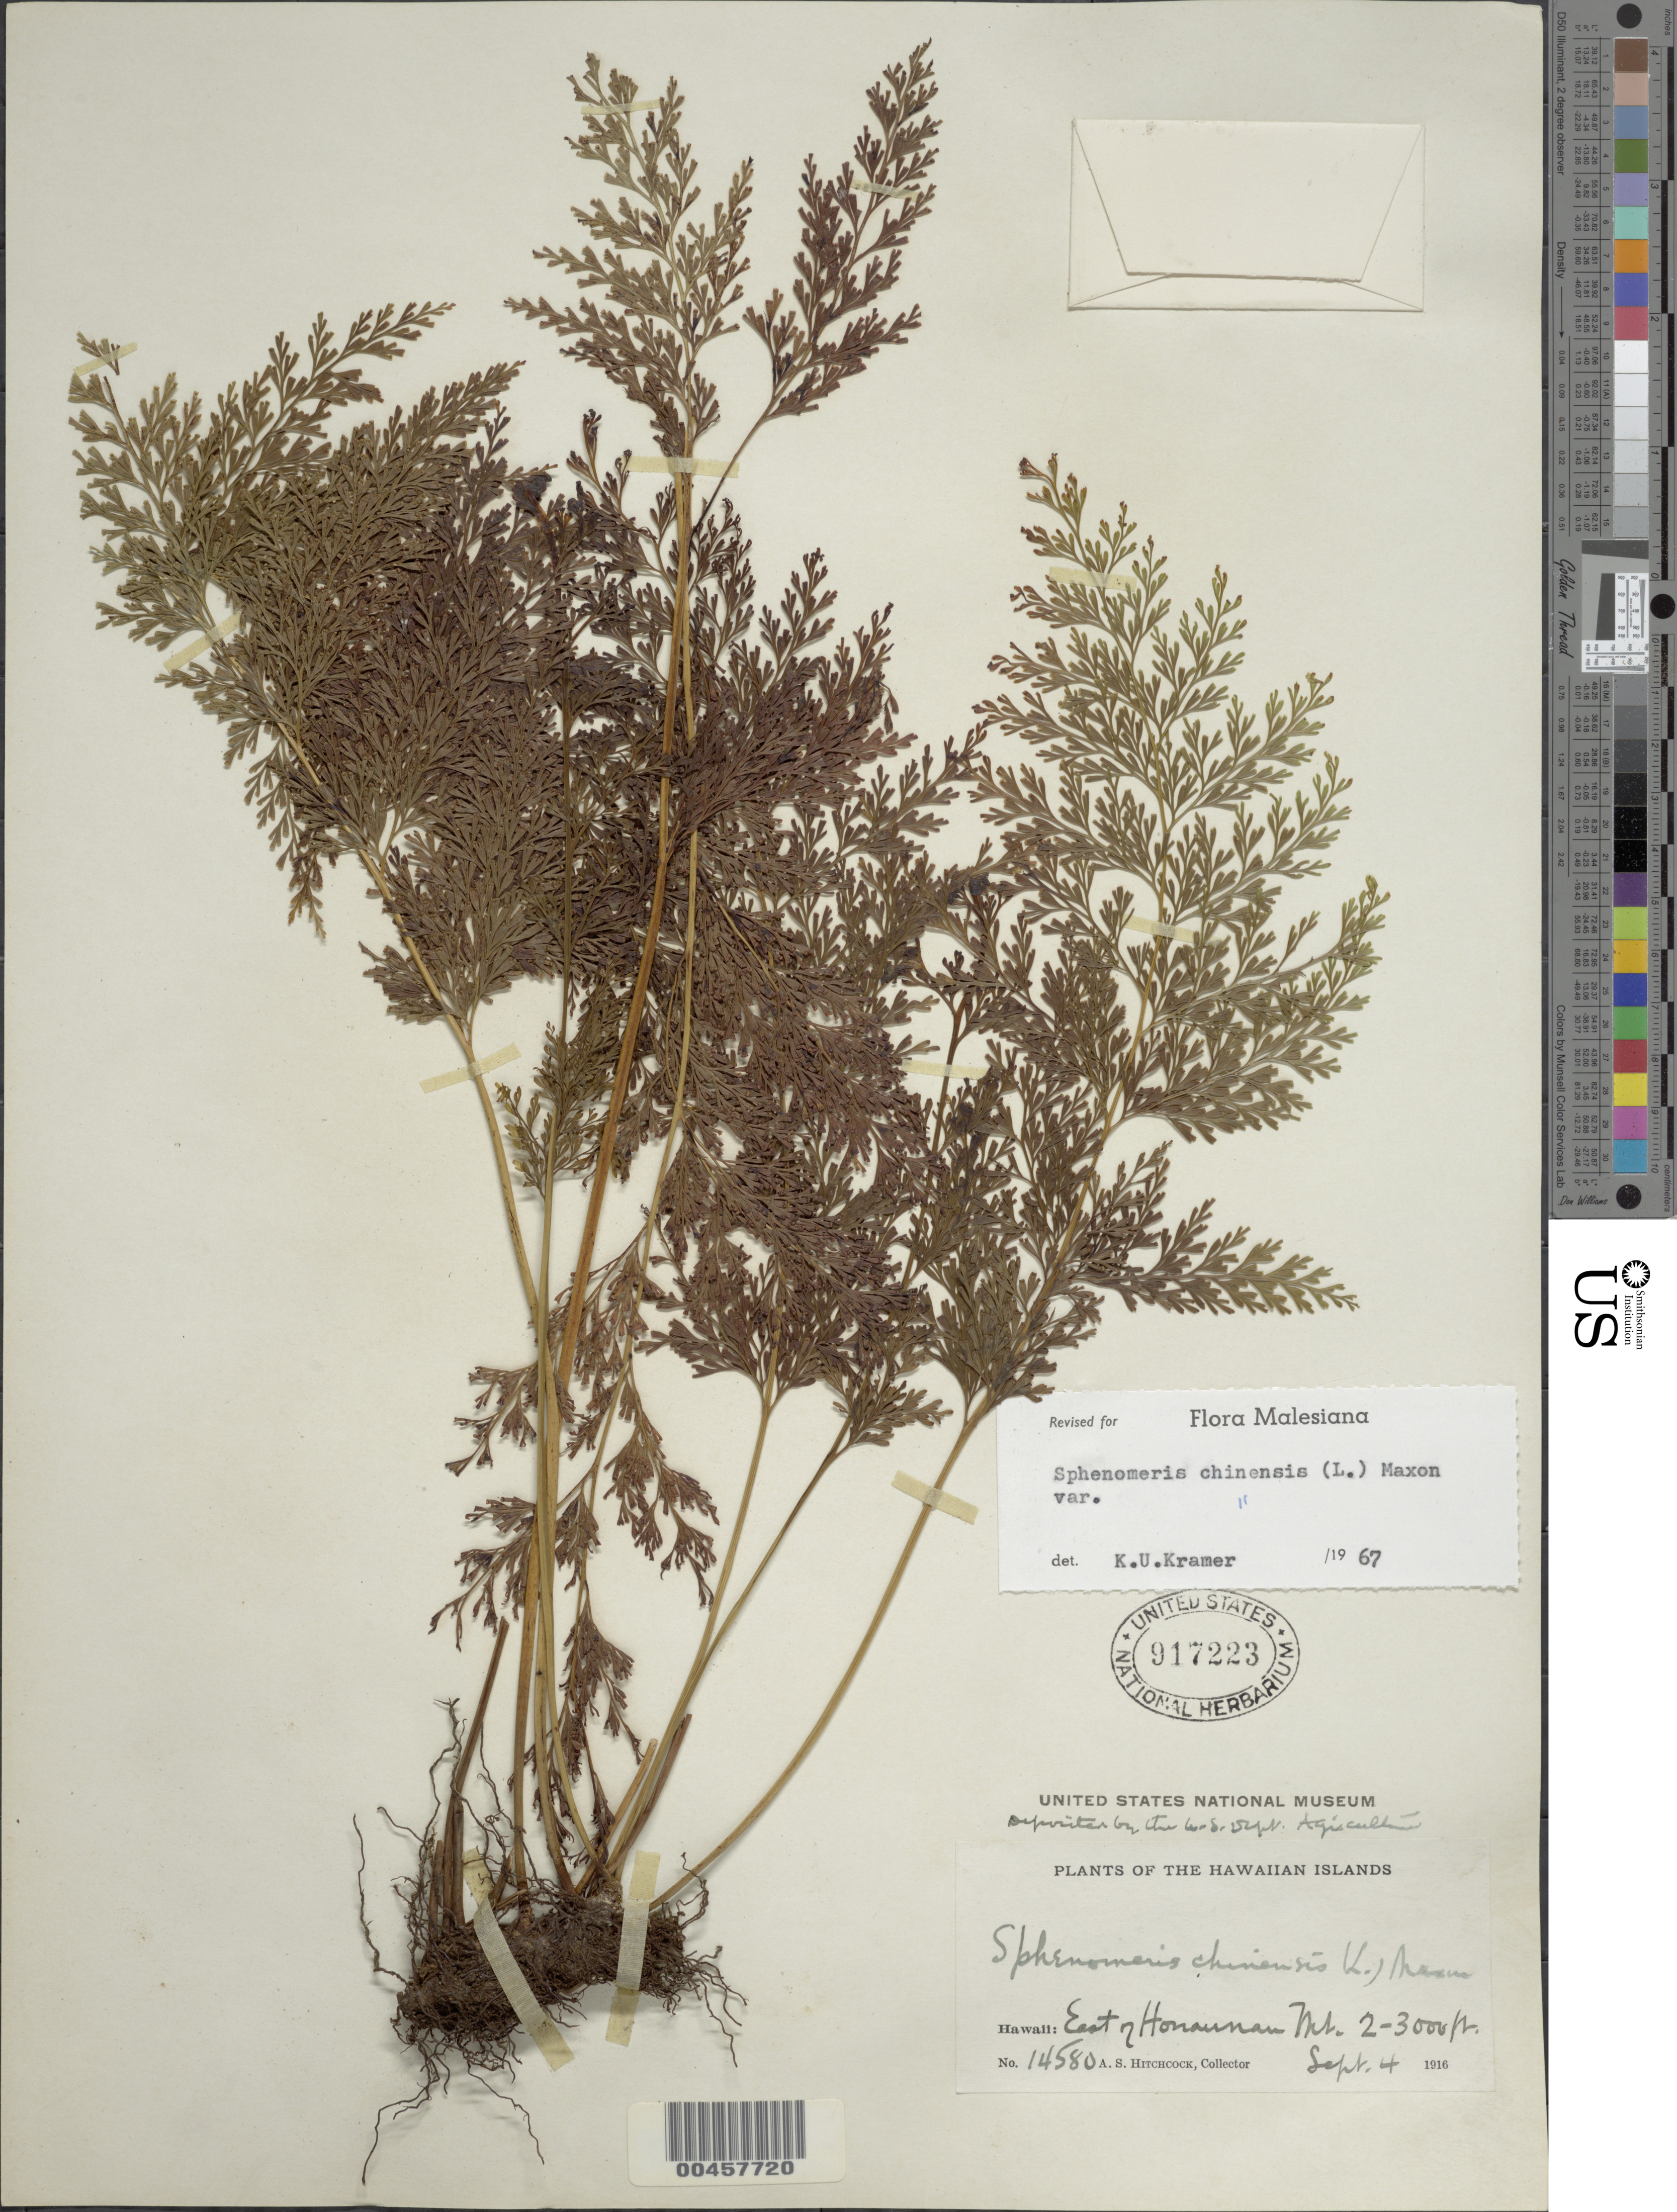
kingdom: Plantae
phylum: Tracheophyta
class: Polypodiopsida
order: Polypodiales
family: Lindsaeaceae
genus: Sphenomeris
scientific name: Sphenomeris chinensis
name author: (L.) Maxon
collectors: A. S. Hitchcock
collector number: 14580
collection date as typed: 4 Sep 1916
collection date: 1916-09-04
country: United States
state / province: Hawaii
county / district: Hawaii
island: Hawaii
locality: E of Honaunau Mt.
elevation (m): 610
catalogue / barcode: US 917223